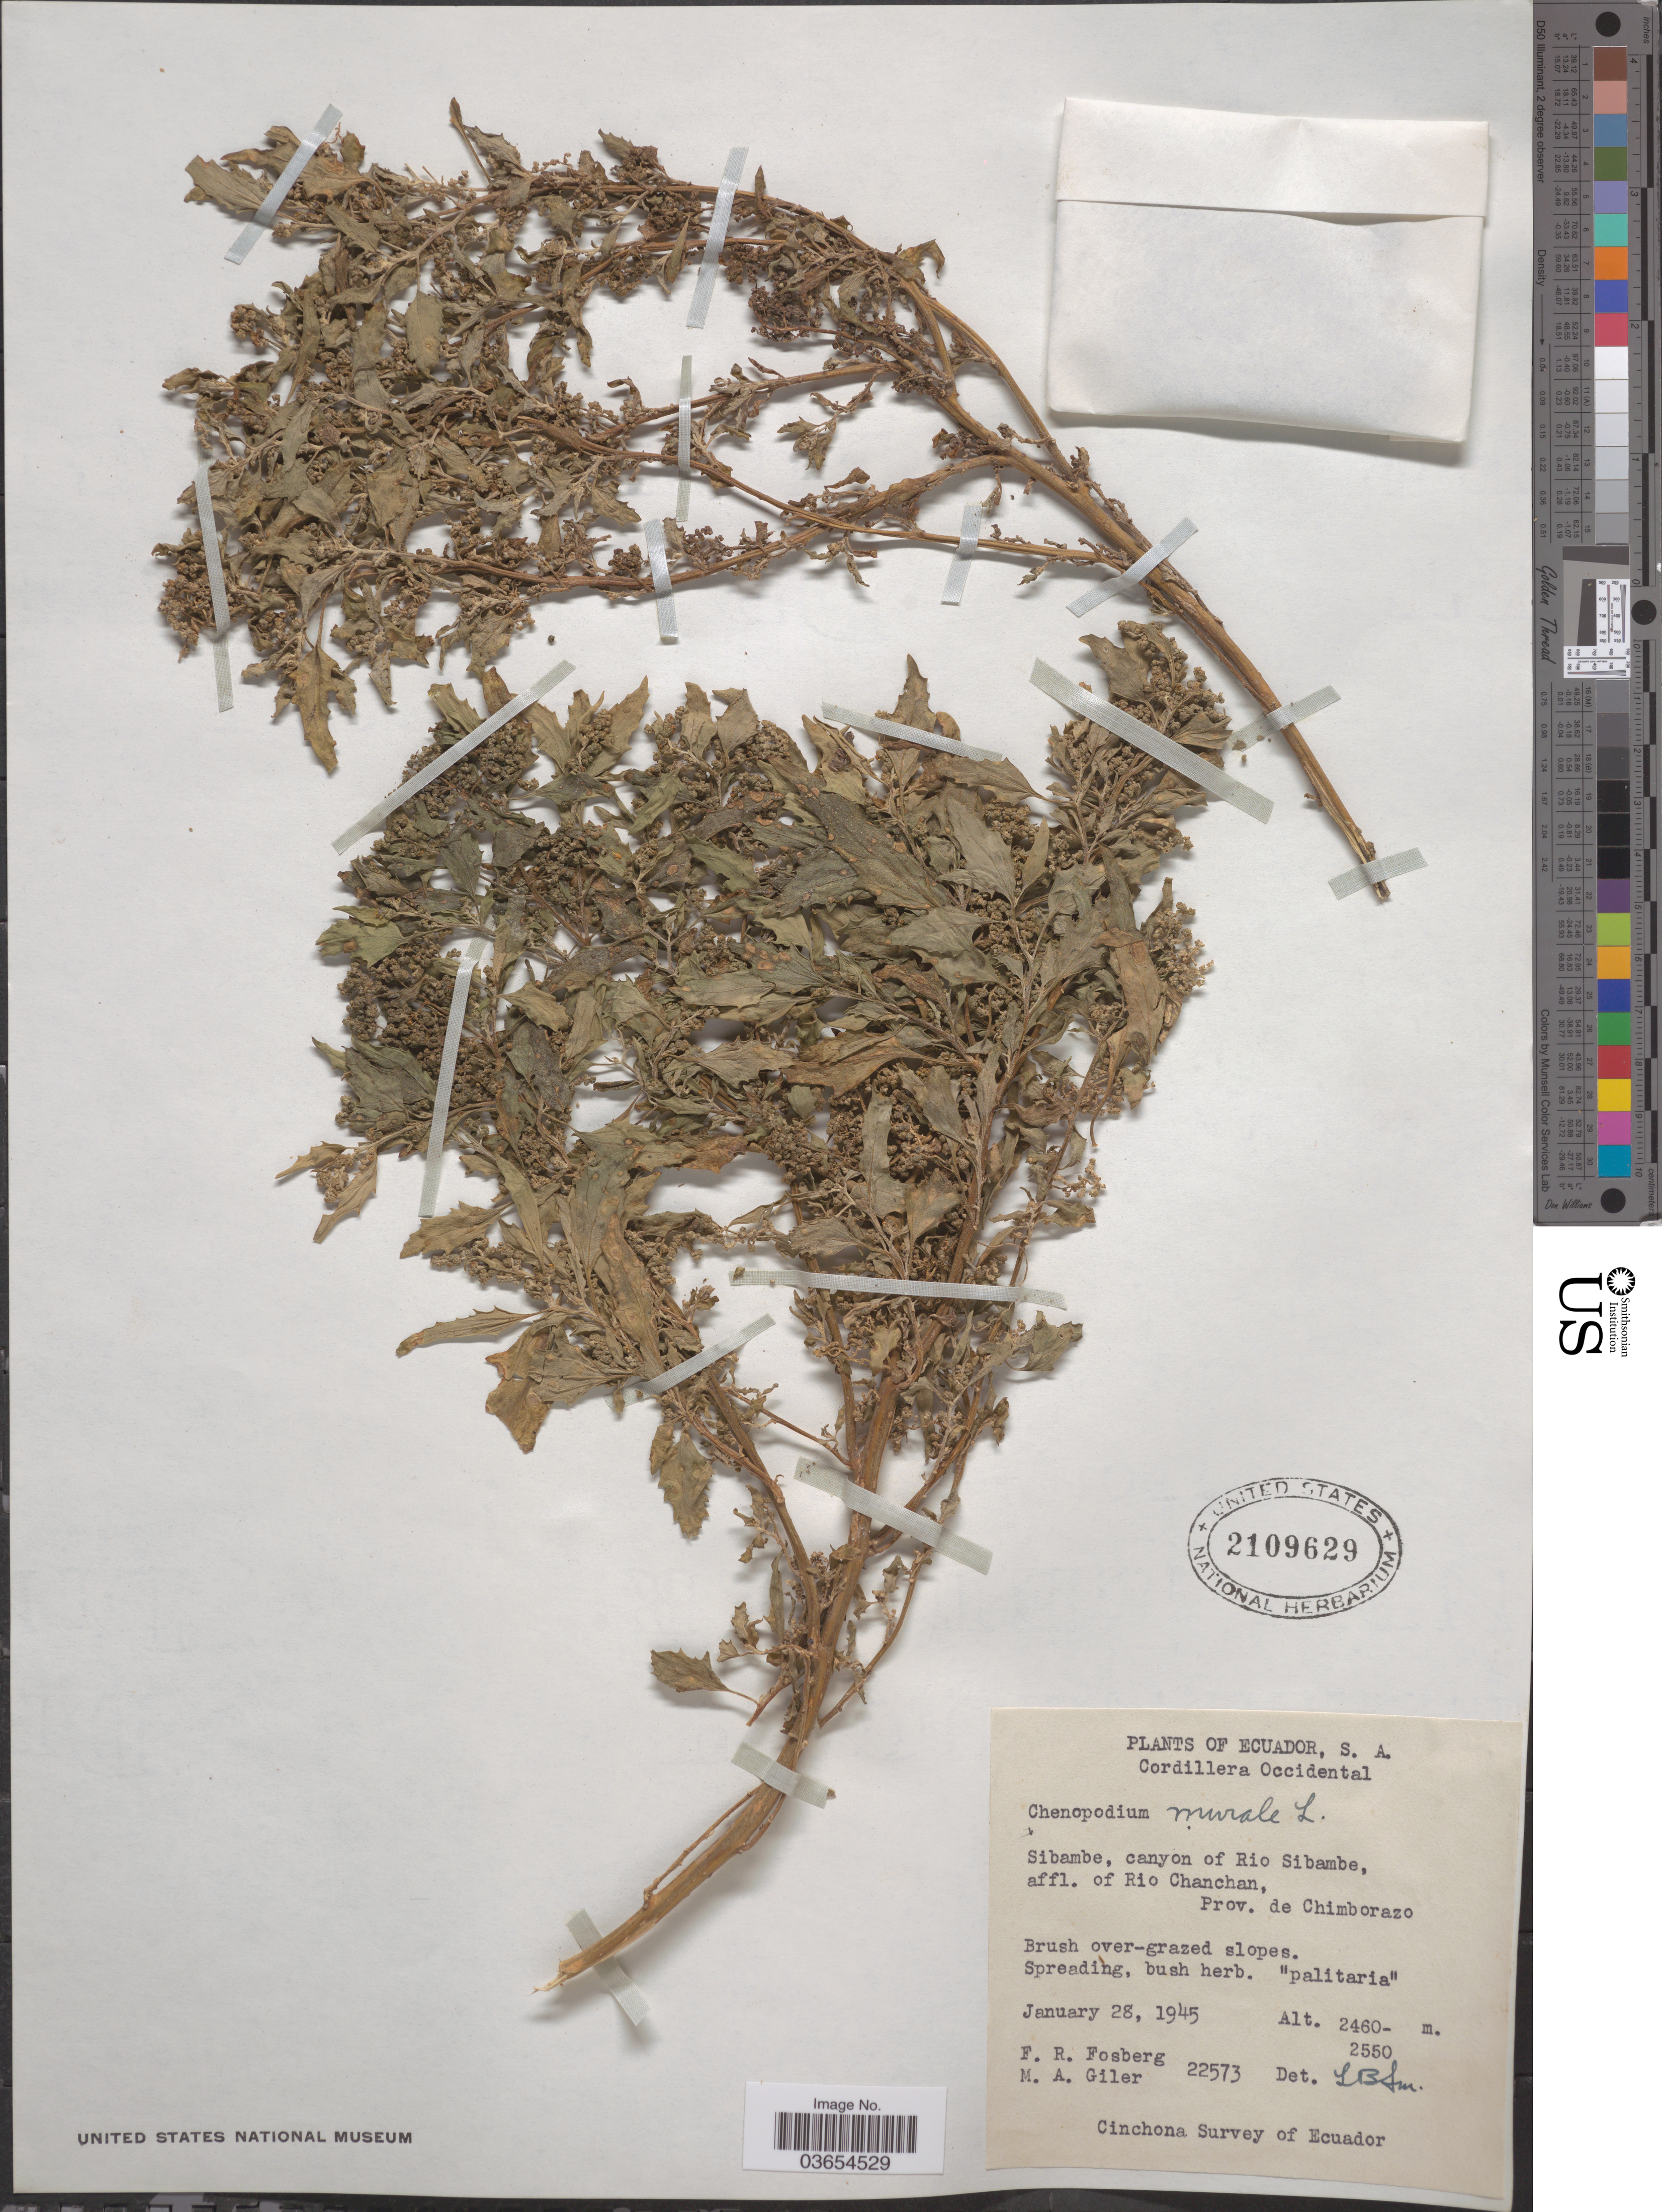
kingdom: Plantae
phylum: Tracheophyta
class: Magnoliopsida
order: Caryophyllales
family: Amaranthaceae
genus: Chenopodium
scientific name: Chenopodium murale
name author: L.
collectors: F. R. Fosberg & M. Giler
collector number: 22573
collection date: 1945-01-28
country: Ecuador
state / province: Chimborazo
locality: Cordillera Occidental. Sibambe, canyon of Rio Sibambe, affl. of Rio Chanchan.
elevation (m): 2460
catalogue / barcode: US 2109629